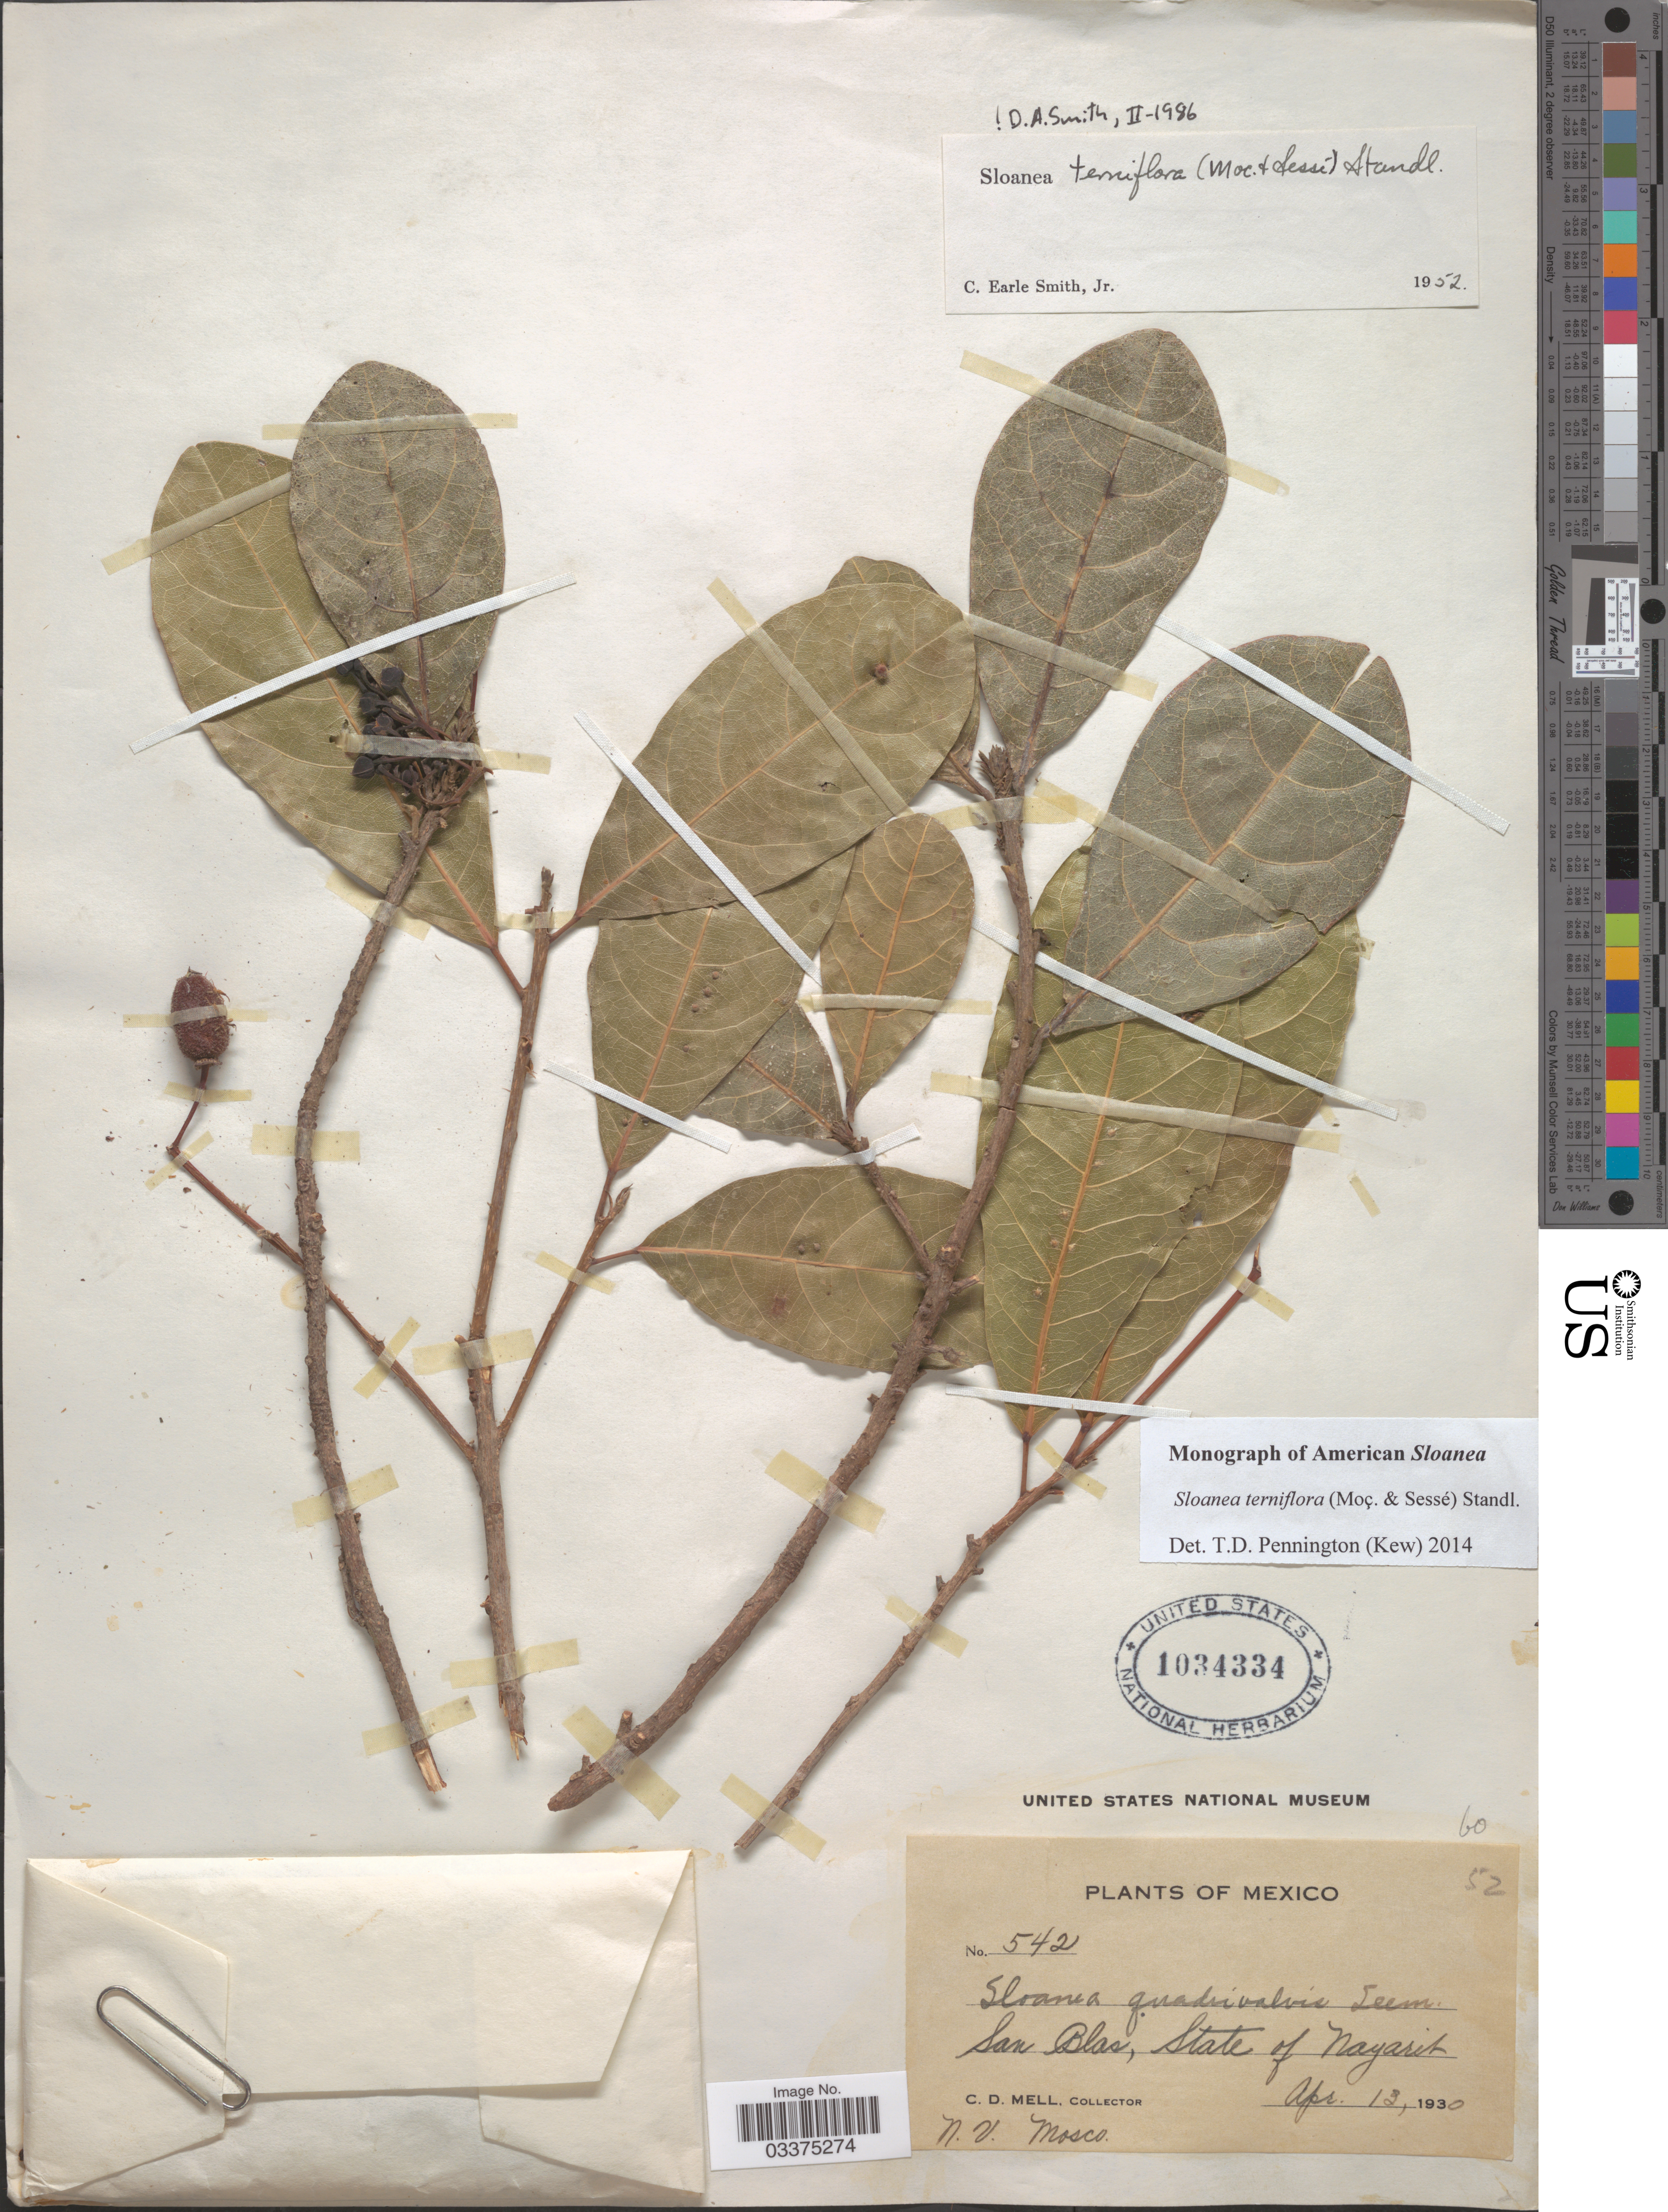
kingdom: Plantae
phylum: Tracheophyta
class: Magnoliopsida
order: Oxalidales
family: Elaeocarpaceae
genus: Sloanea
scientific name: Sloanea terniflora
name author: (Moc. & Sessé ex DC.) Standl.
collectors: C. D. Mell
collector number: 542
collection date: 1930-04-13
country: Mexico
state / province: Nayarit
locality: San Blas.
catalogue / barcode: US 1034334